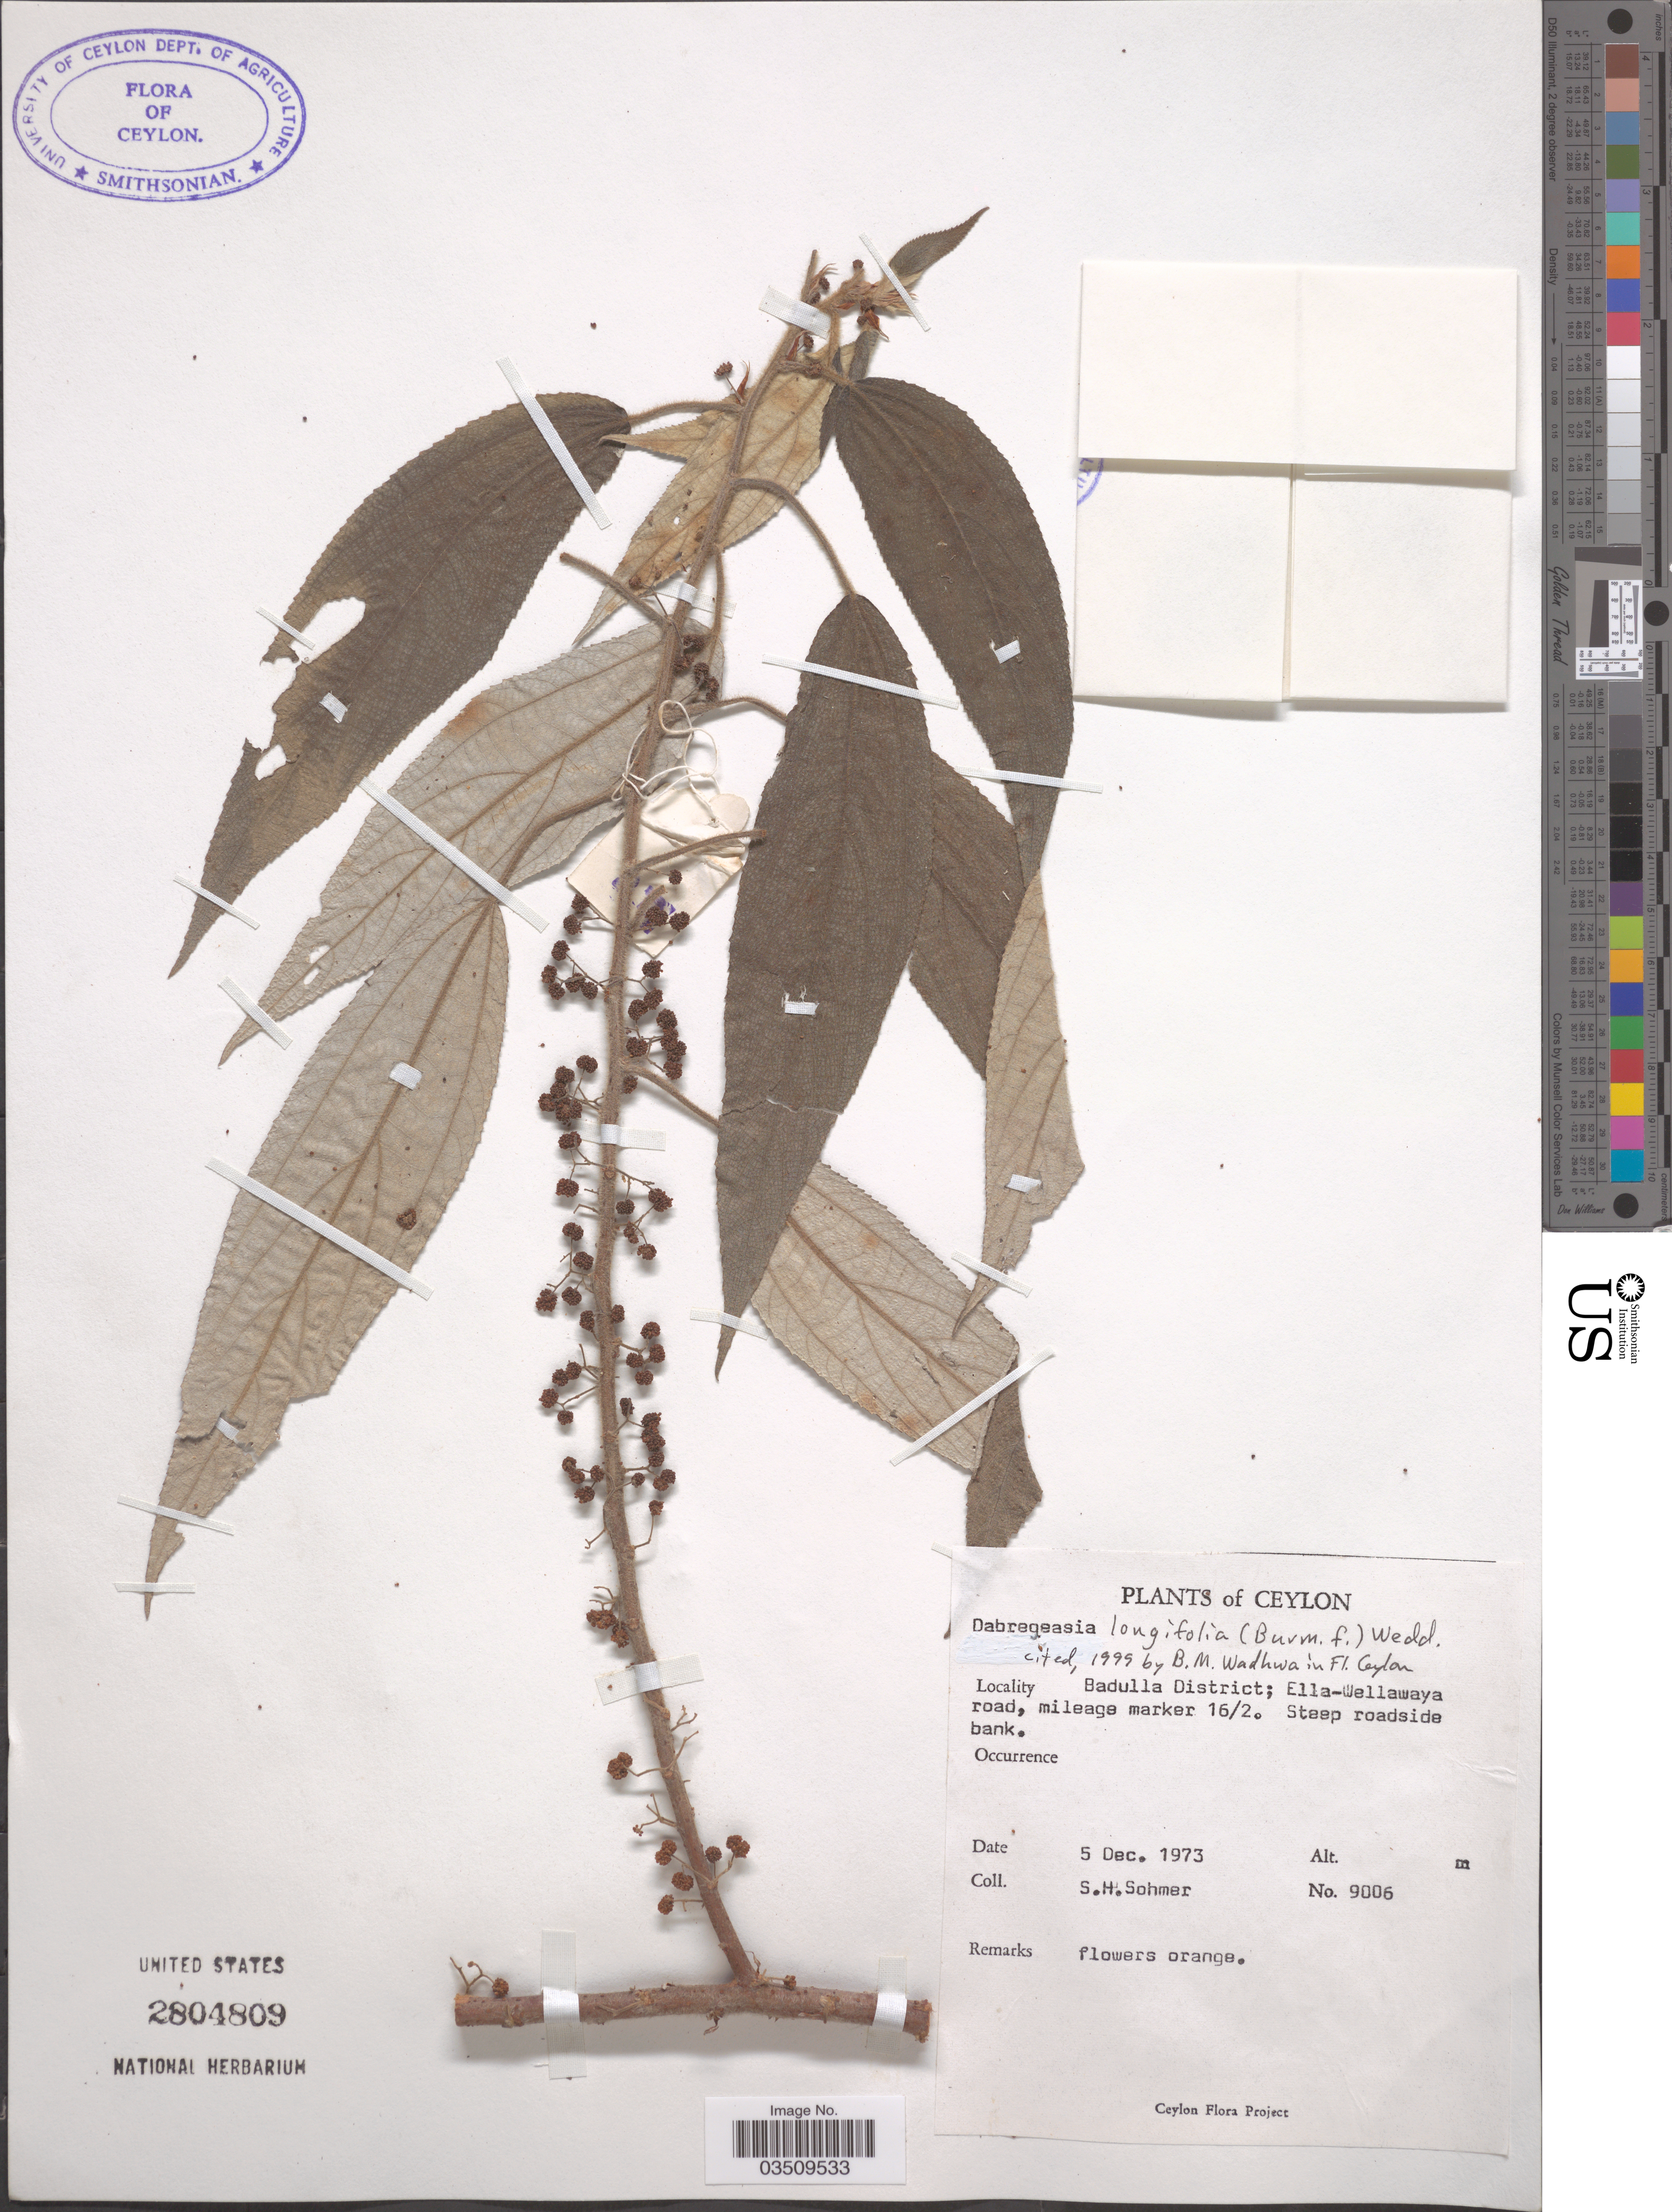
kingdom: Plantae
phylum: Tracheophyta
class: Magnoliopsida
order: Rosales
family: Urticaceae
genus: Debregeasia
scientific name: Debregeasia longifolia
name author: (Burm. f.) Wedd.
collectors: S. H. Sohmer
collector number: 9006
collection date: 1973-12-05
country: Sri Lanka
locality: Ceylon. Badulla District; Ella-Wellawaya road, mileage marker 16/2.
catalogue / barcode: US 2804809